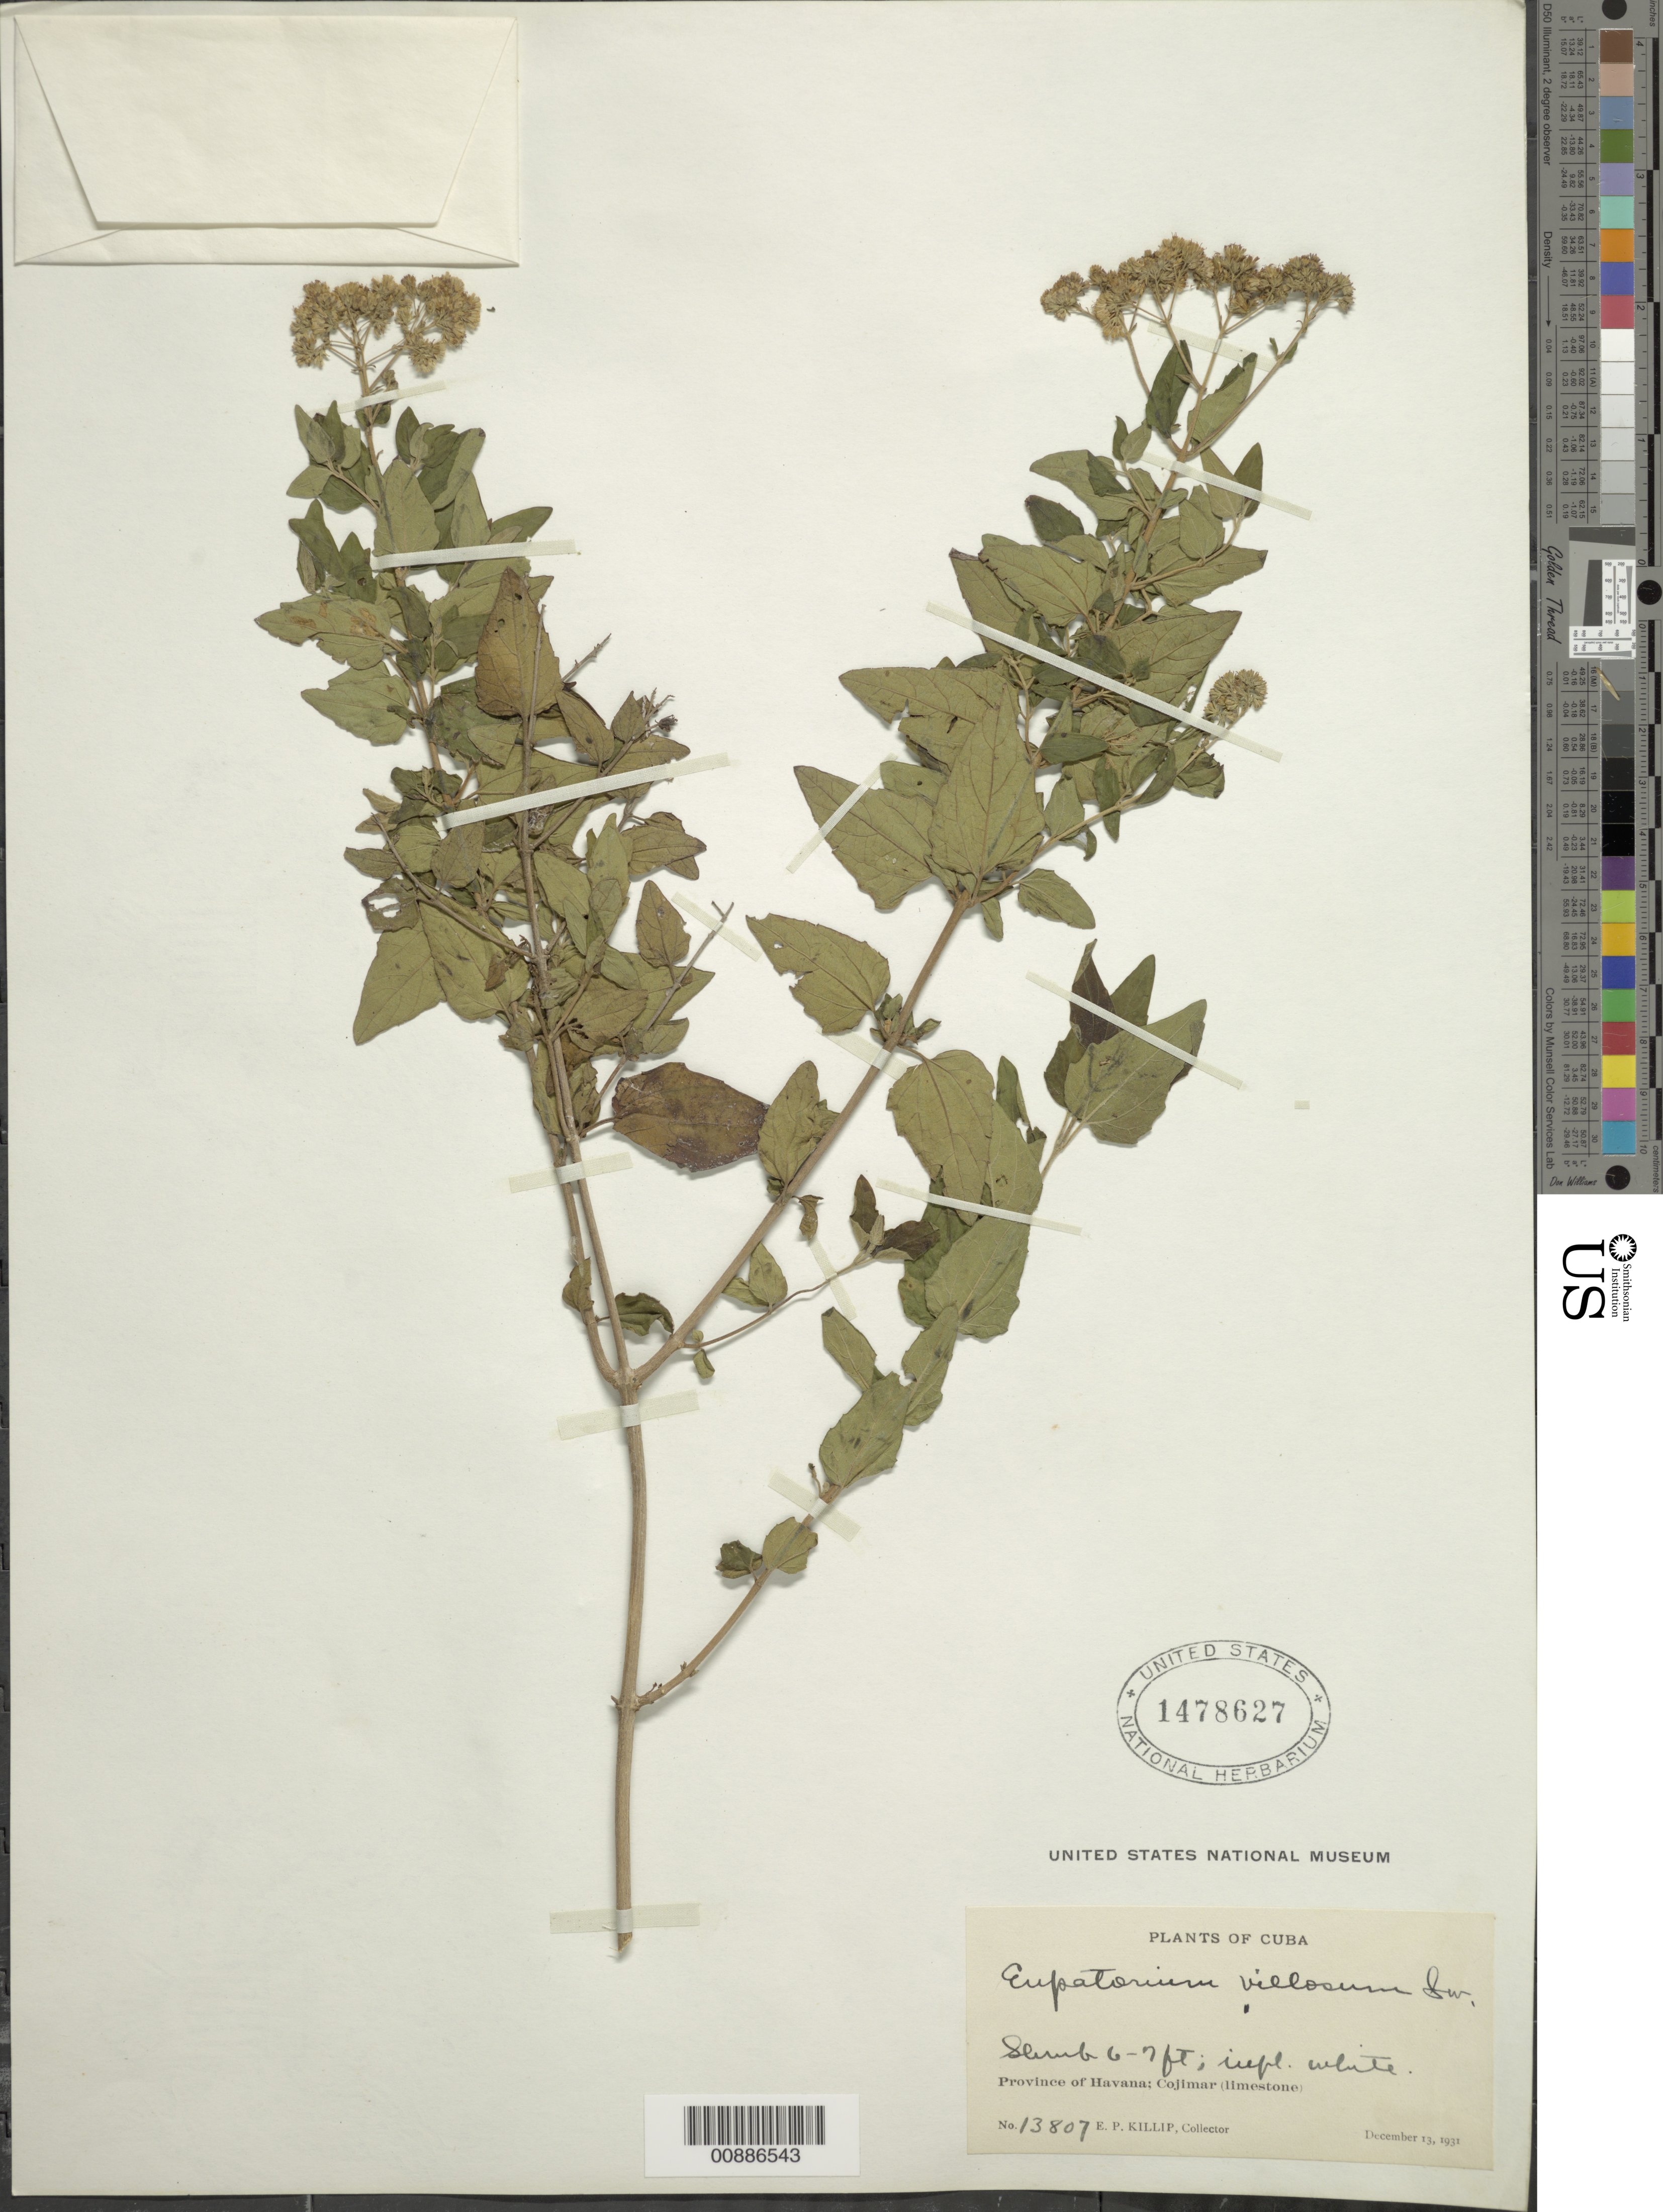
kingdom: Plantae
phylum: Tracheophyta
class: Magnoliopsida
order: Asterales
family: Asteraceae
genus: Koanophyllon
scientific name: Koanophyllon villosum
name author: (Sw.) R.M. King & H. Rob.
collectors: E. P. Killip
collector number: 13807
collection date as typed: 13 Dec 1931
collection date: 1931-12-13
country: Cuba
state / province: La Habana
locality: Cojimar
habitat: Limestone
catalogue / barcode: US 1478627